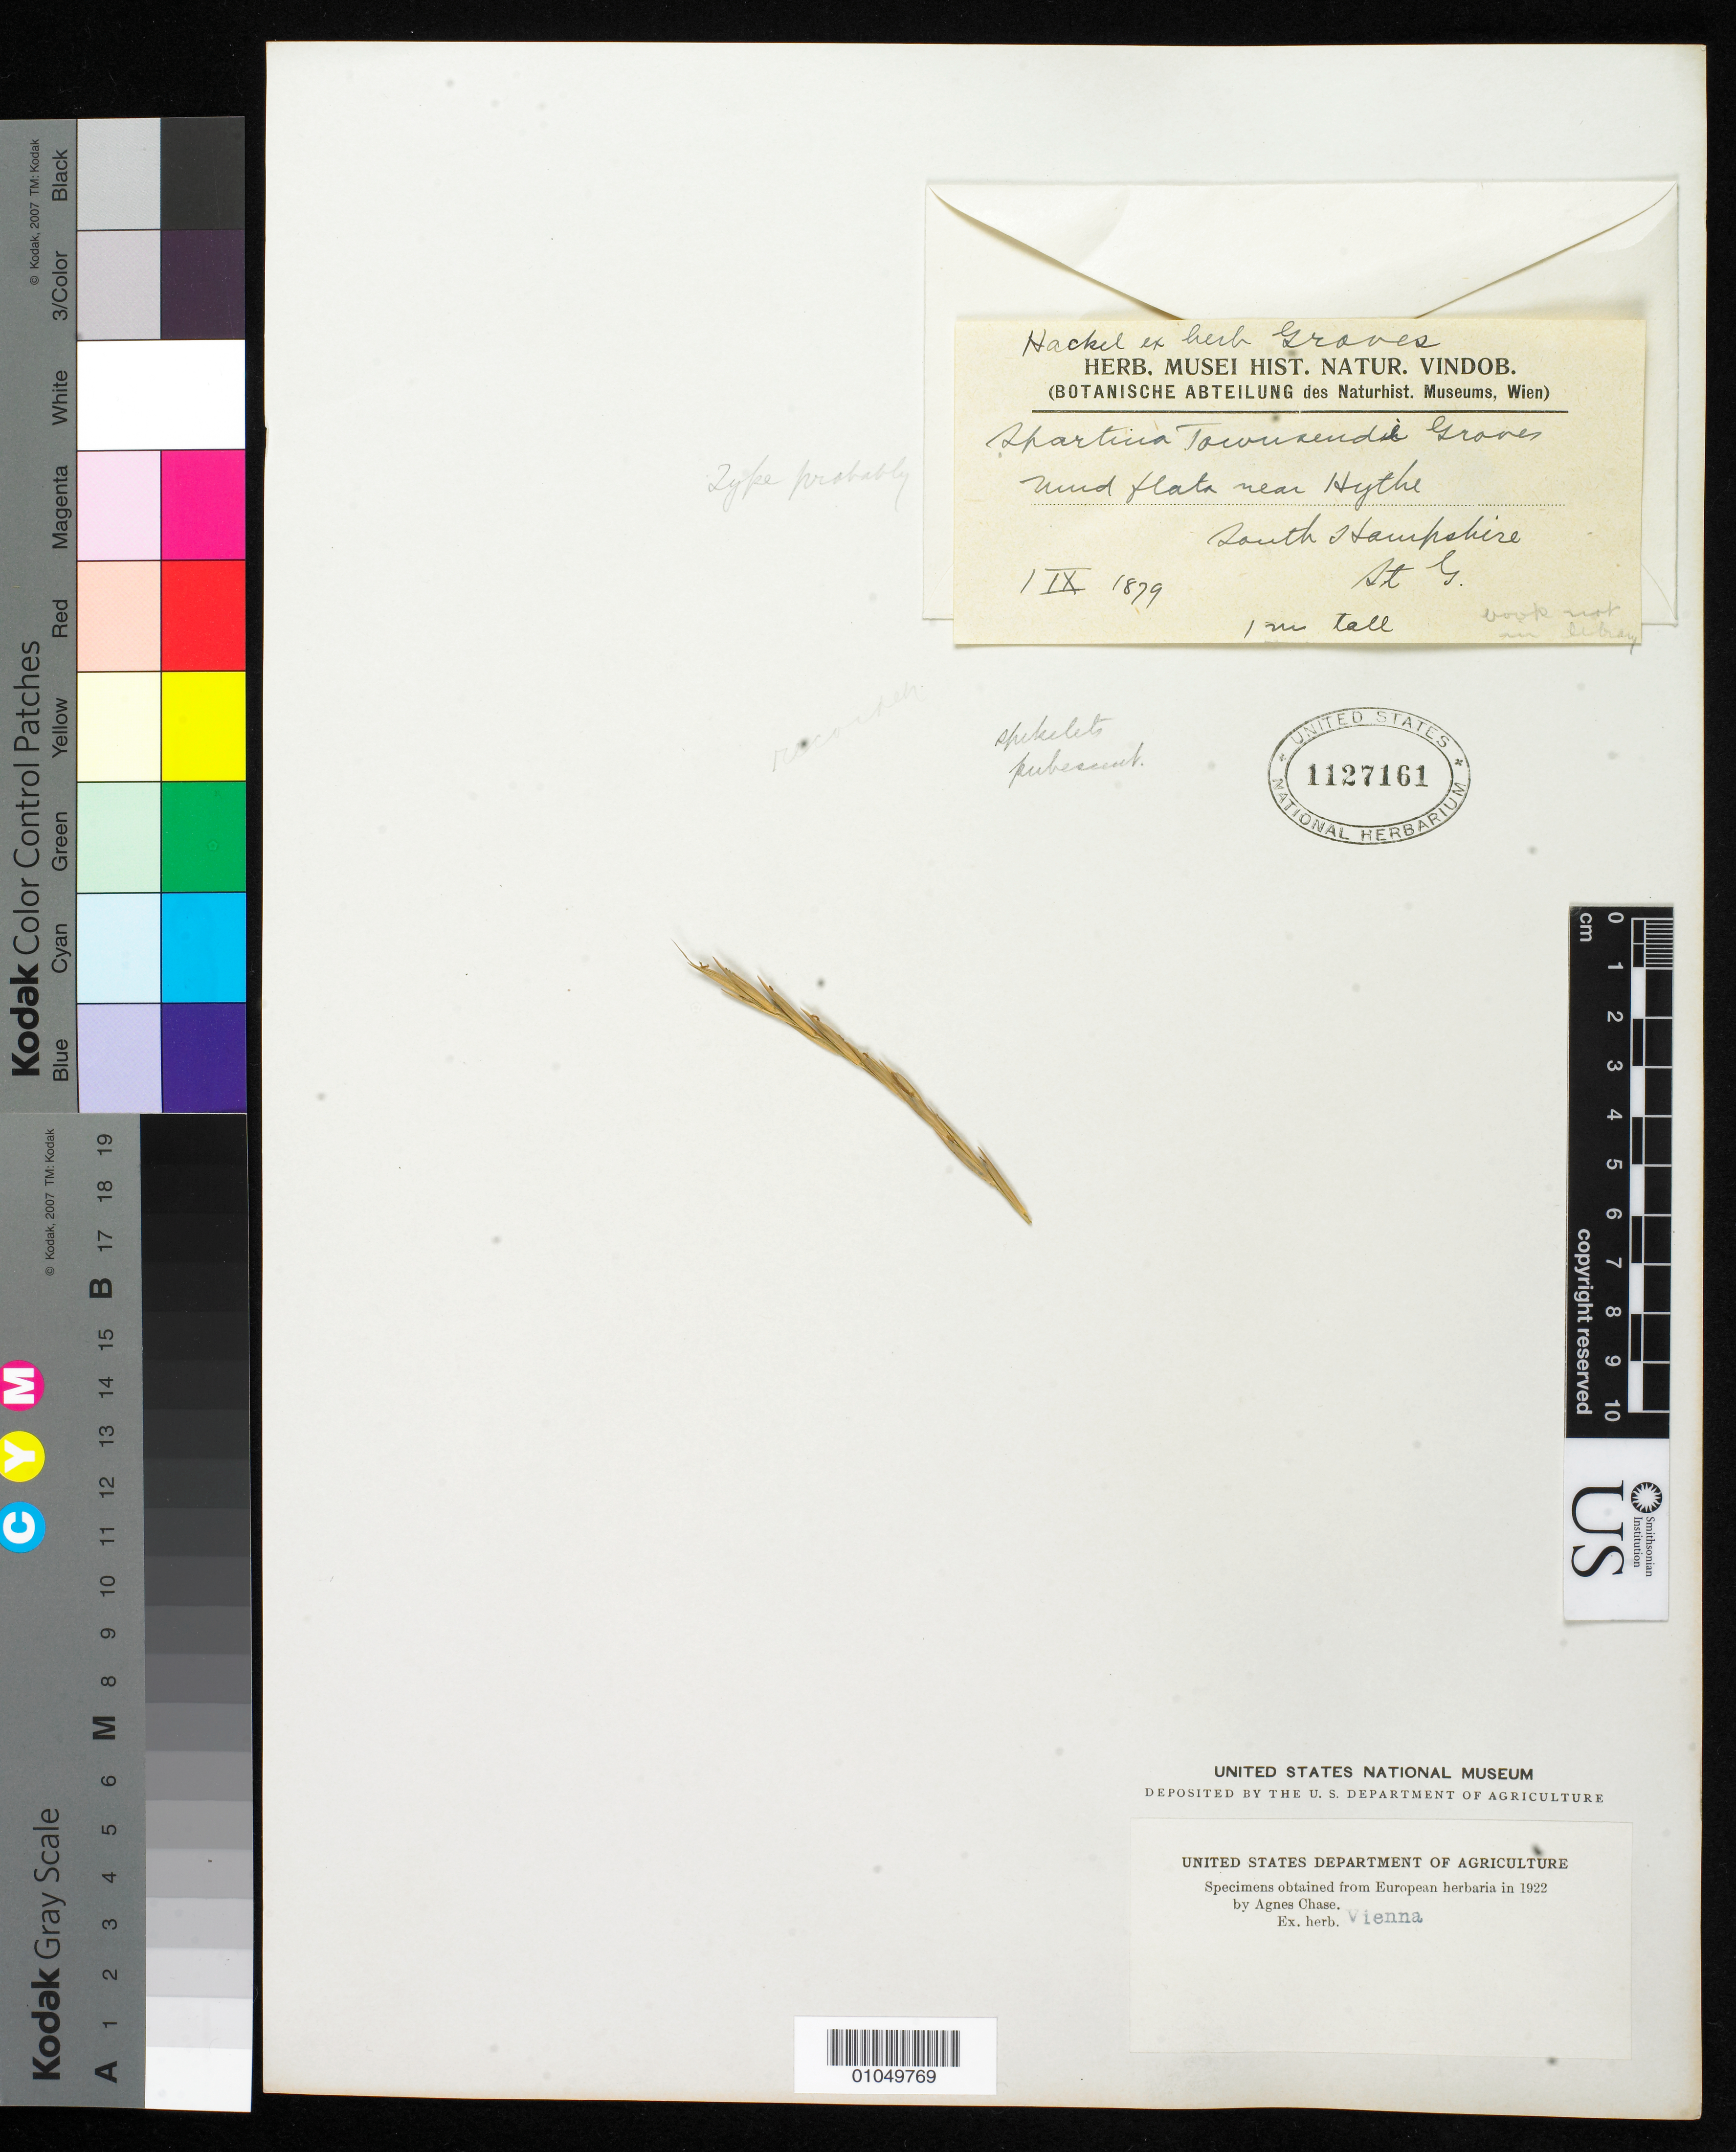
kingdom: Plantae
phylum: Tracheophyta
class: Liliopsida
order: Poales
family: Poaceae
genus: Spartina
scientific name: Spartina townsendii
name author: H. Groves & Groves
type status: Isotype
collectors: H. Groves & J. Groves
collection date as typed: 01 Sep 1879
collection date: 1879-09-01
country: United Kingdom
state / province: England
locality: Mud flats near Hythe, South Hants ["South Hampshire" on US sheet].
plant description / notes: Epithet published as "Townsendi".; Fragmentary material of type specimen ex herb. Vienna [Hackel ex herb. Groves].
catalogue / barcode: US 1127161